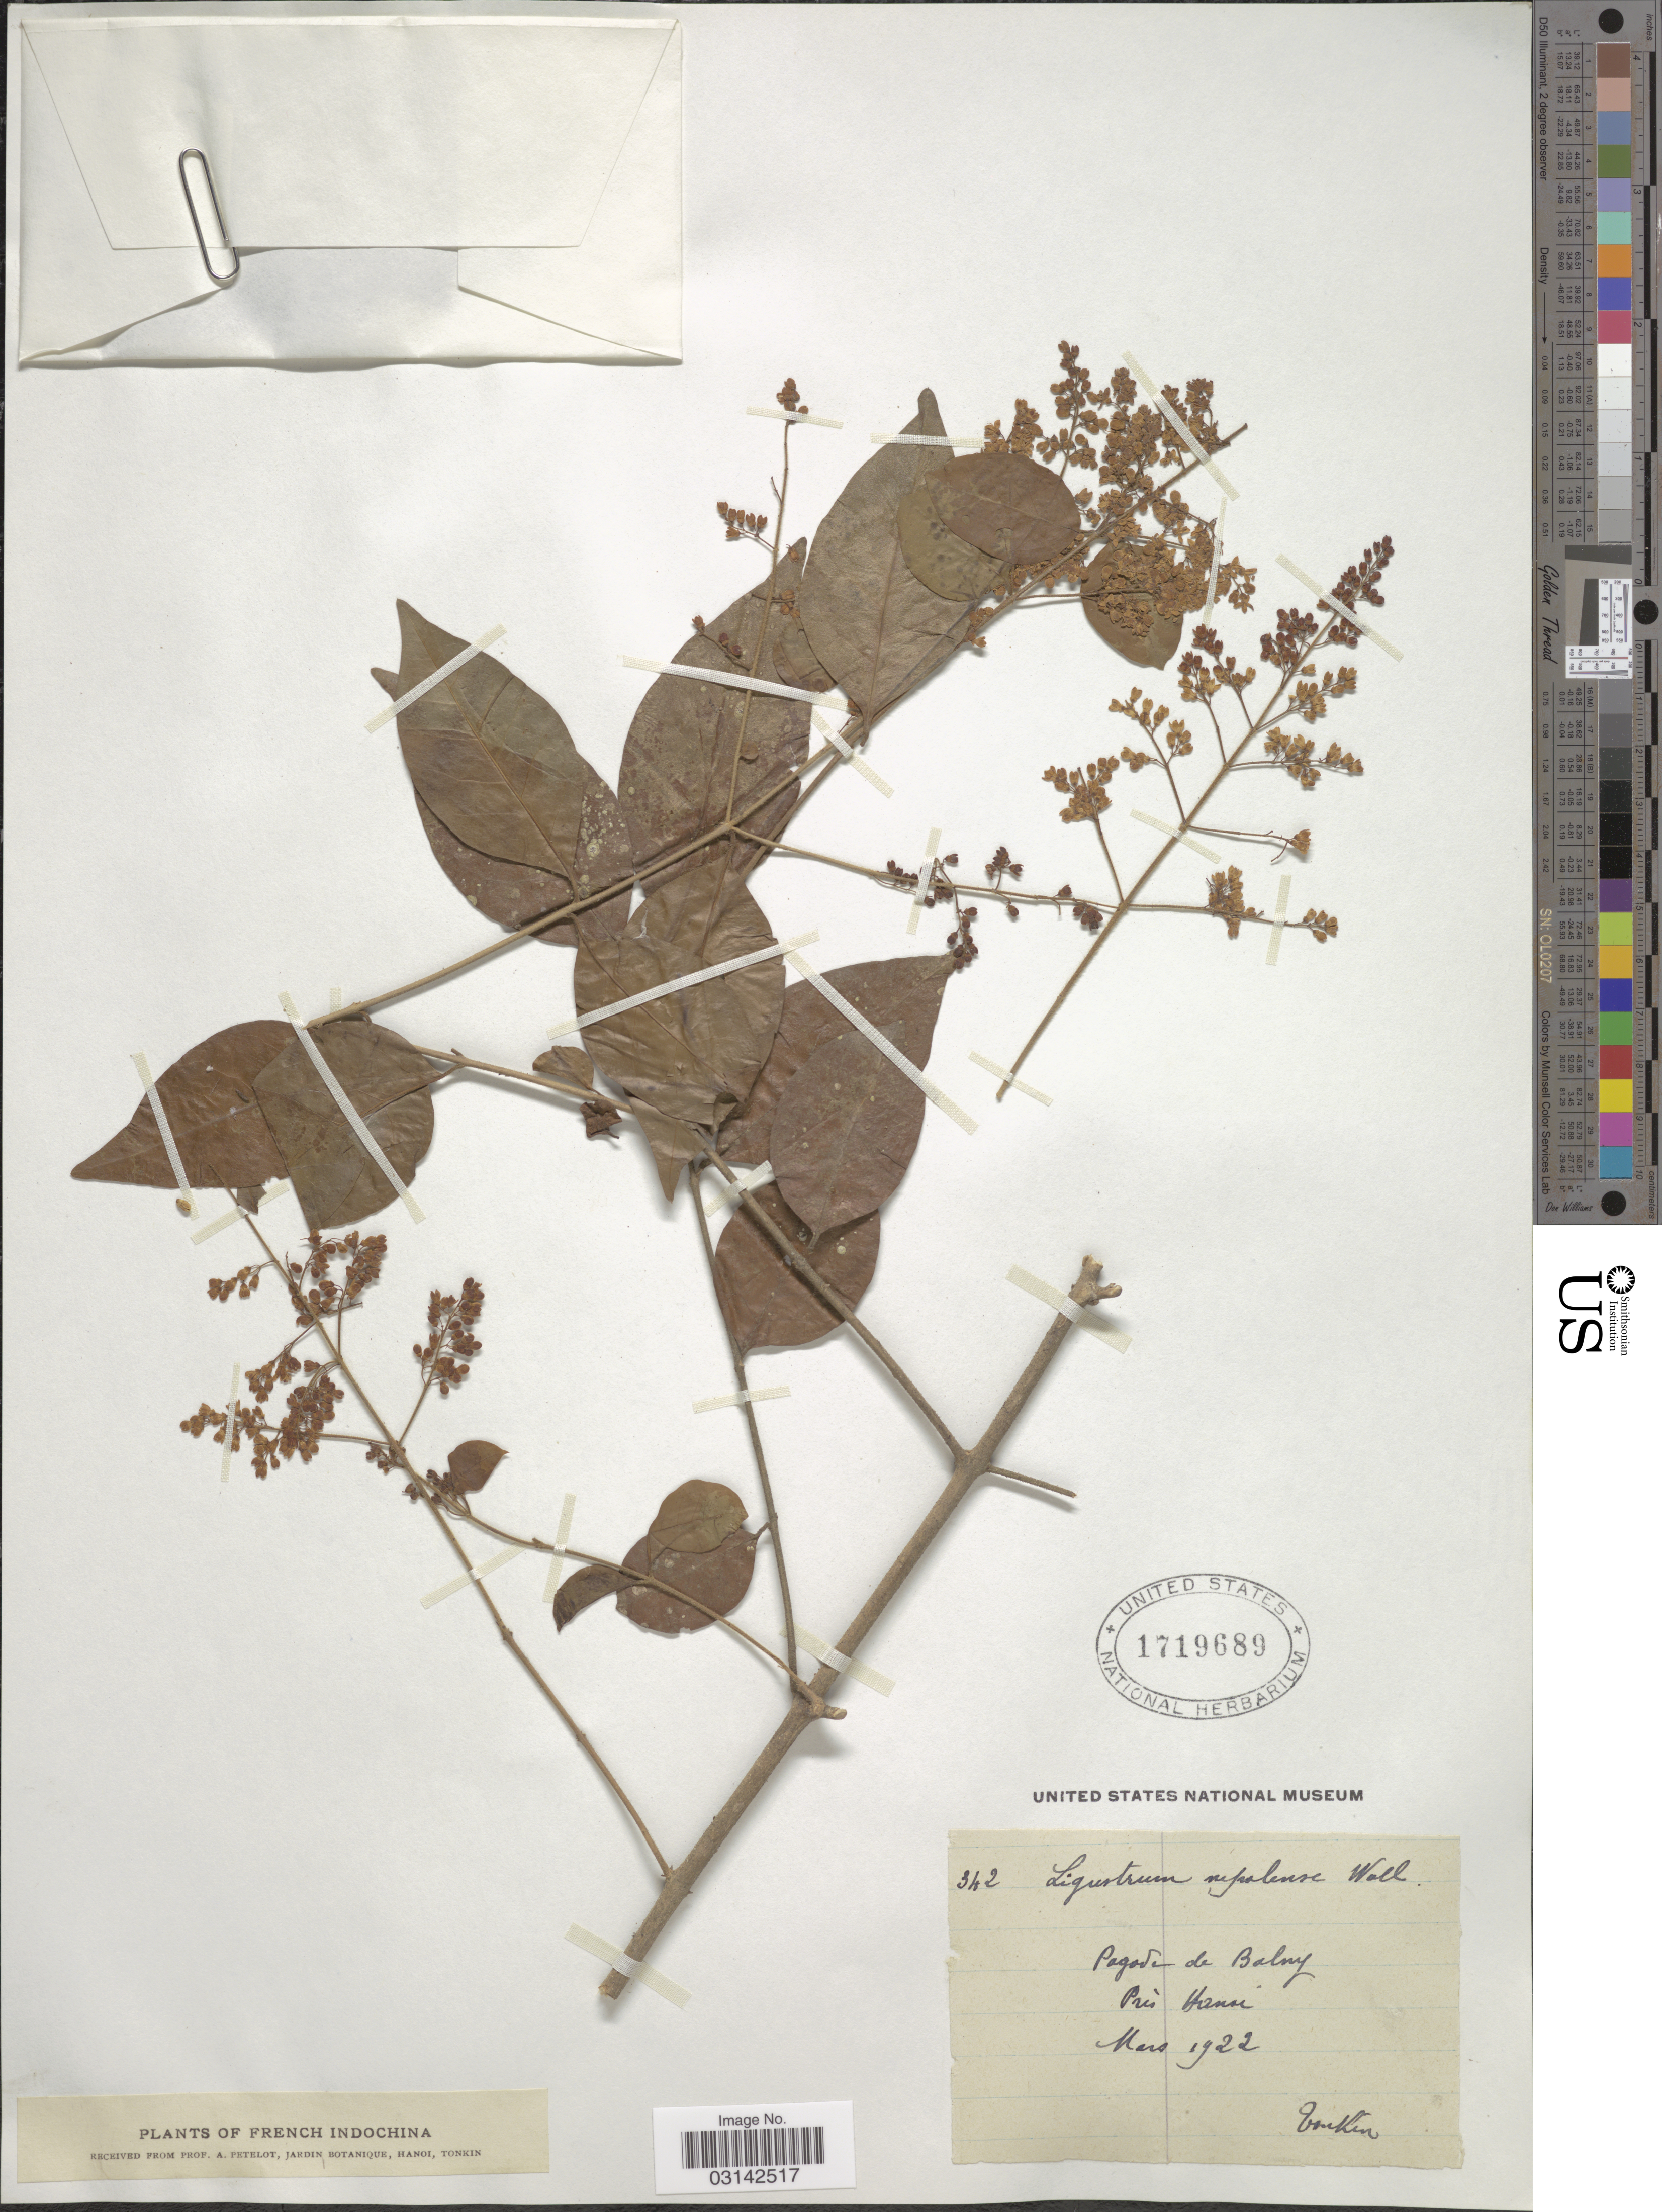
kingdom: Plantae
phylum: Tracheophyta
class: Magnoliopsida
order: Lamiales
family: Oleaceae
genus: Ligustrum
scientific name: Ligustrum nepalense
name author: Wall.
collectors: P. A. Pételot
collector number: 342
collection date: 1922-03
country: Vietnam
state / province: Ha Noi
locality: French Indochina, Pagode [interpreted] de Baluy [interpreted], près Hanoi.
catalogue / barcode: US 1719689